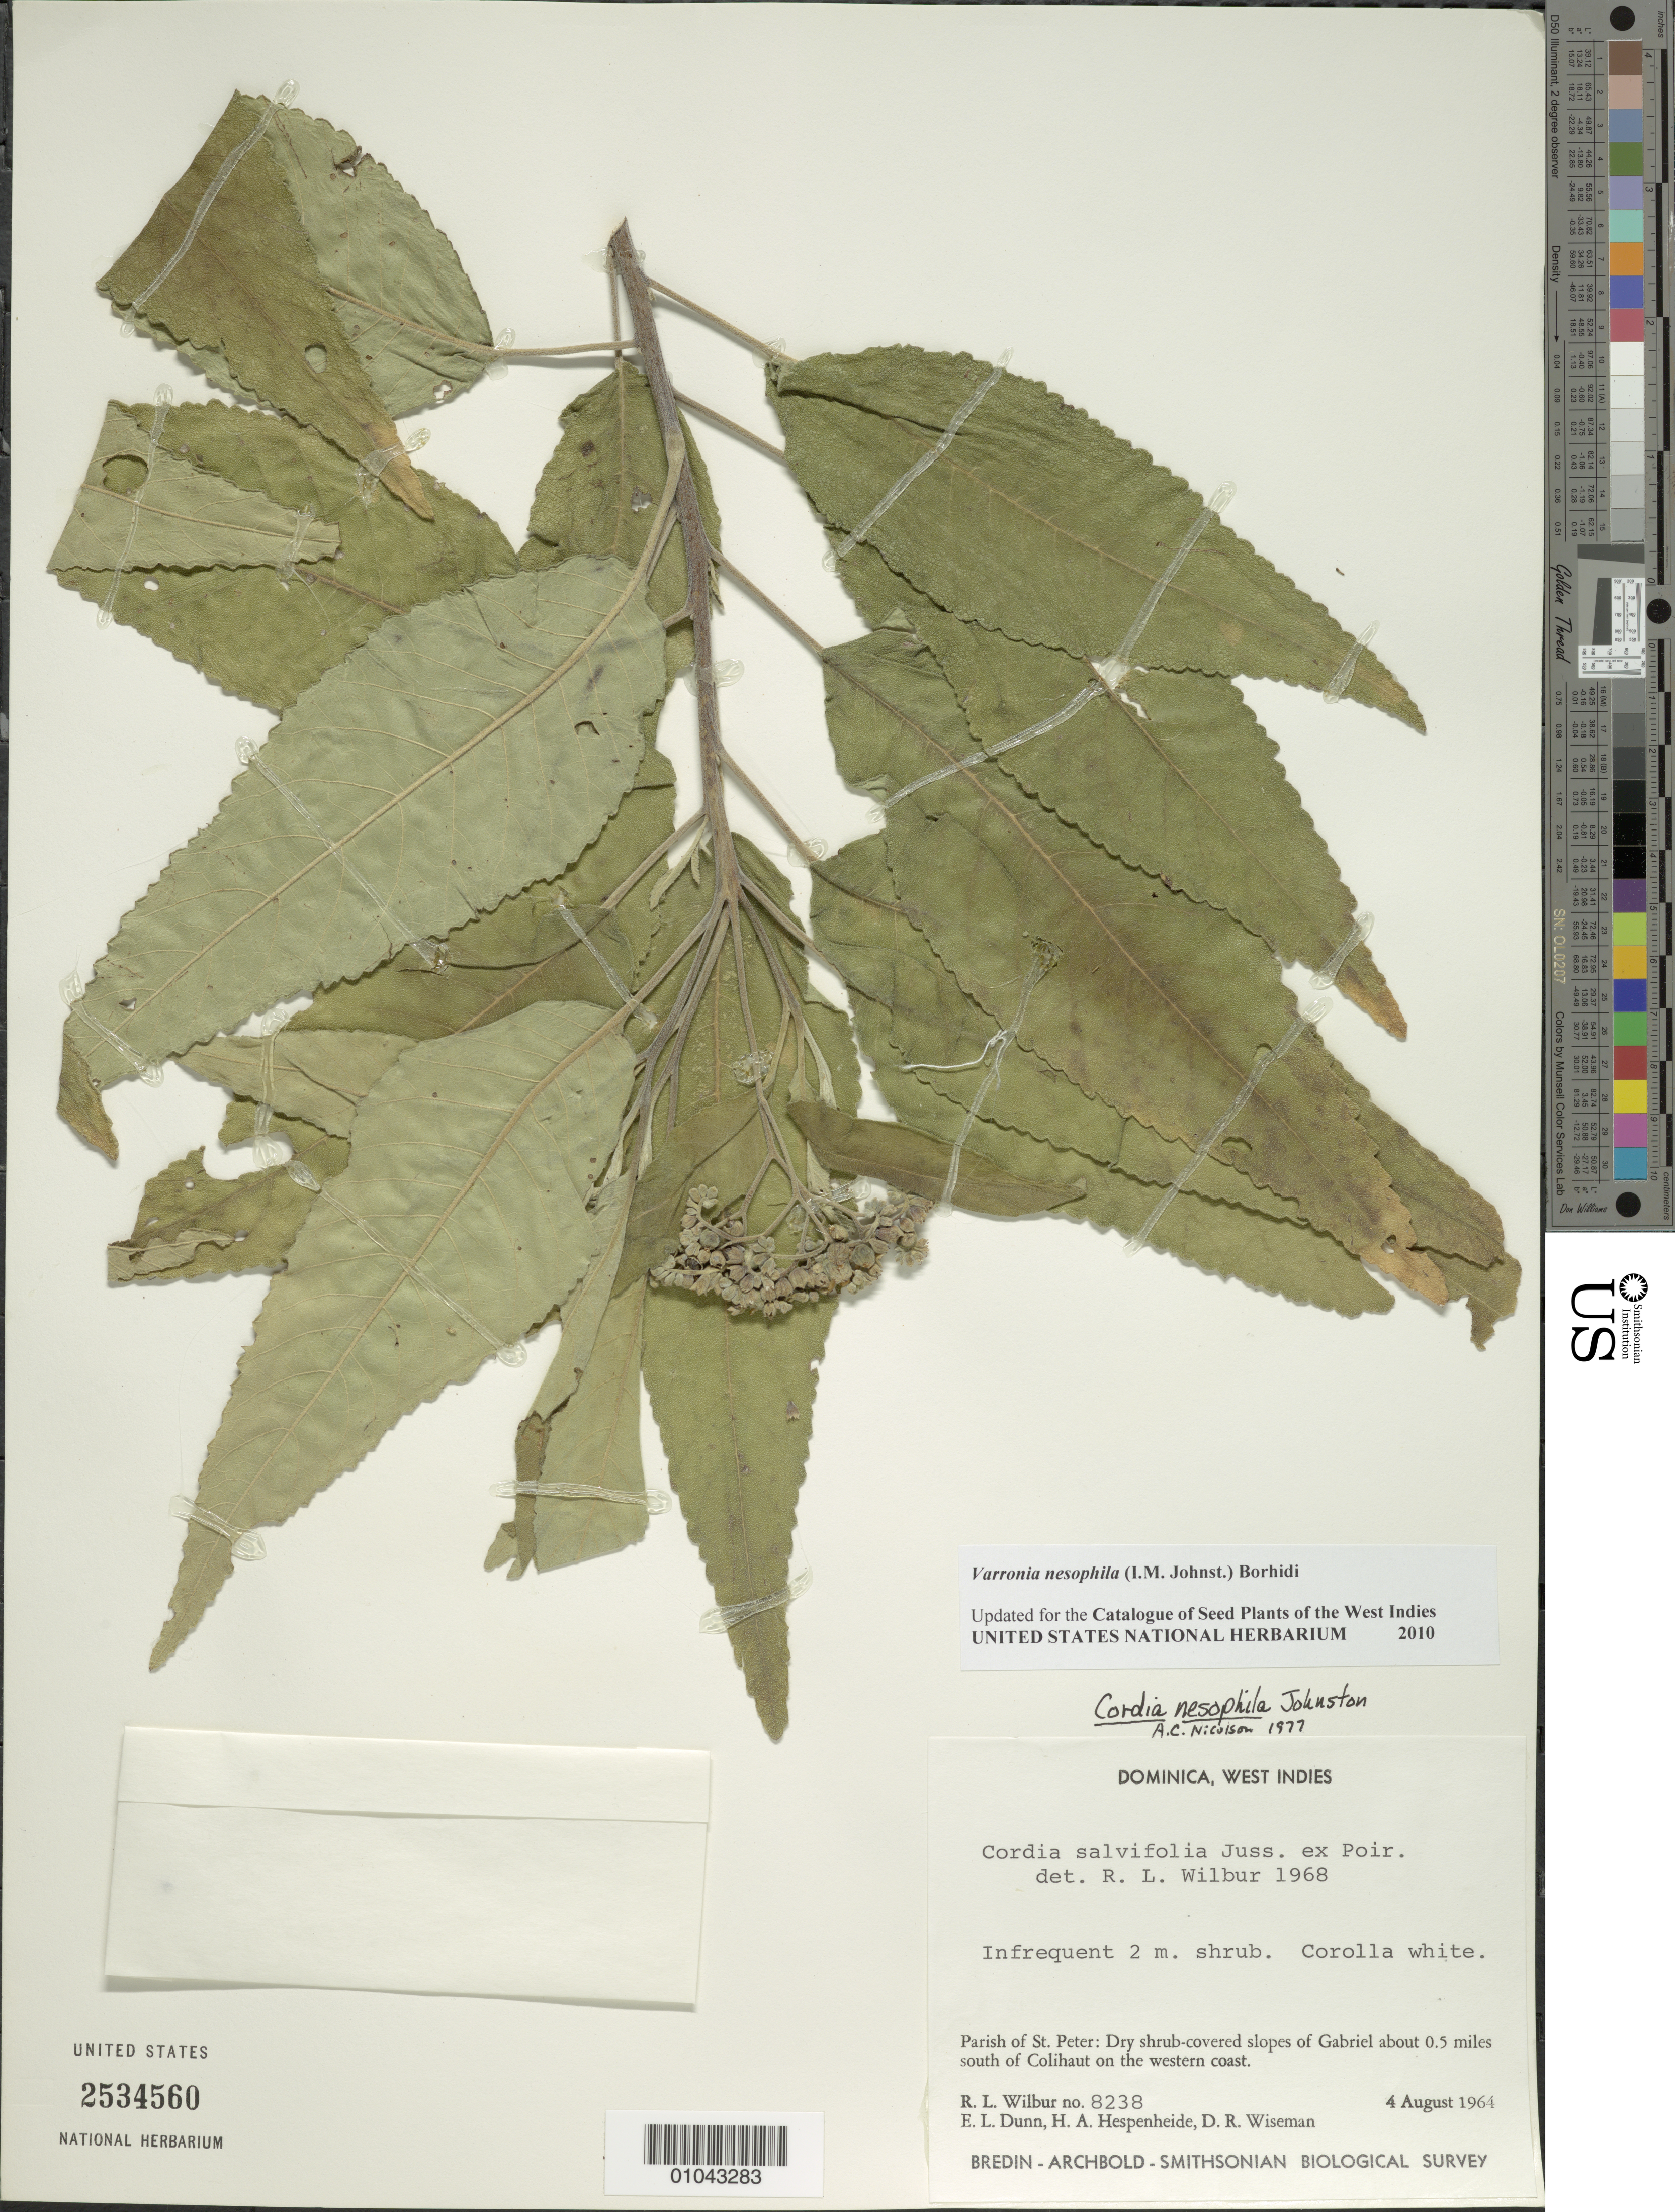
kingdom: Plantae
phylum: Tracheophyta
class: Magnoliopsida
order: Boraginales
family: Cordiaceae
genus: Varronia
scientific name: Varronia nesophila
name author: (I.M. Johnst.) Borhidi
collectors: R. L. Wilbur, E. Dunn, H. A. Hespenheide & D. R. Wiseman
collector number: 8238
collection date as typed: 04 Aug 1964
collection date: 1964-08-04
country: Dominica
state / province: St. Peter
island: Dominica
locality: Gabriel, about 0.5 miles south of Colihaut on western coast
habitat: Dry shrub-covered slopes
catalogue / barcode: US 2534560